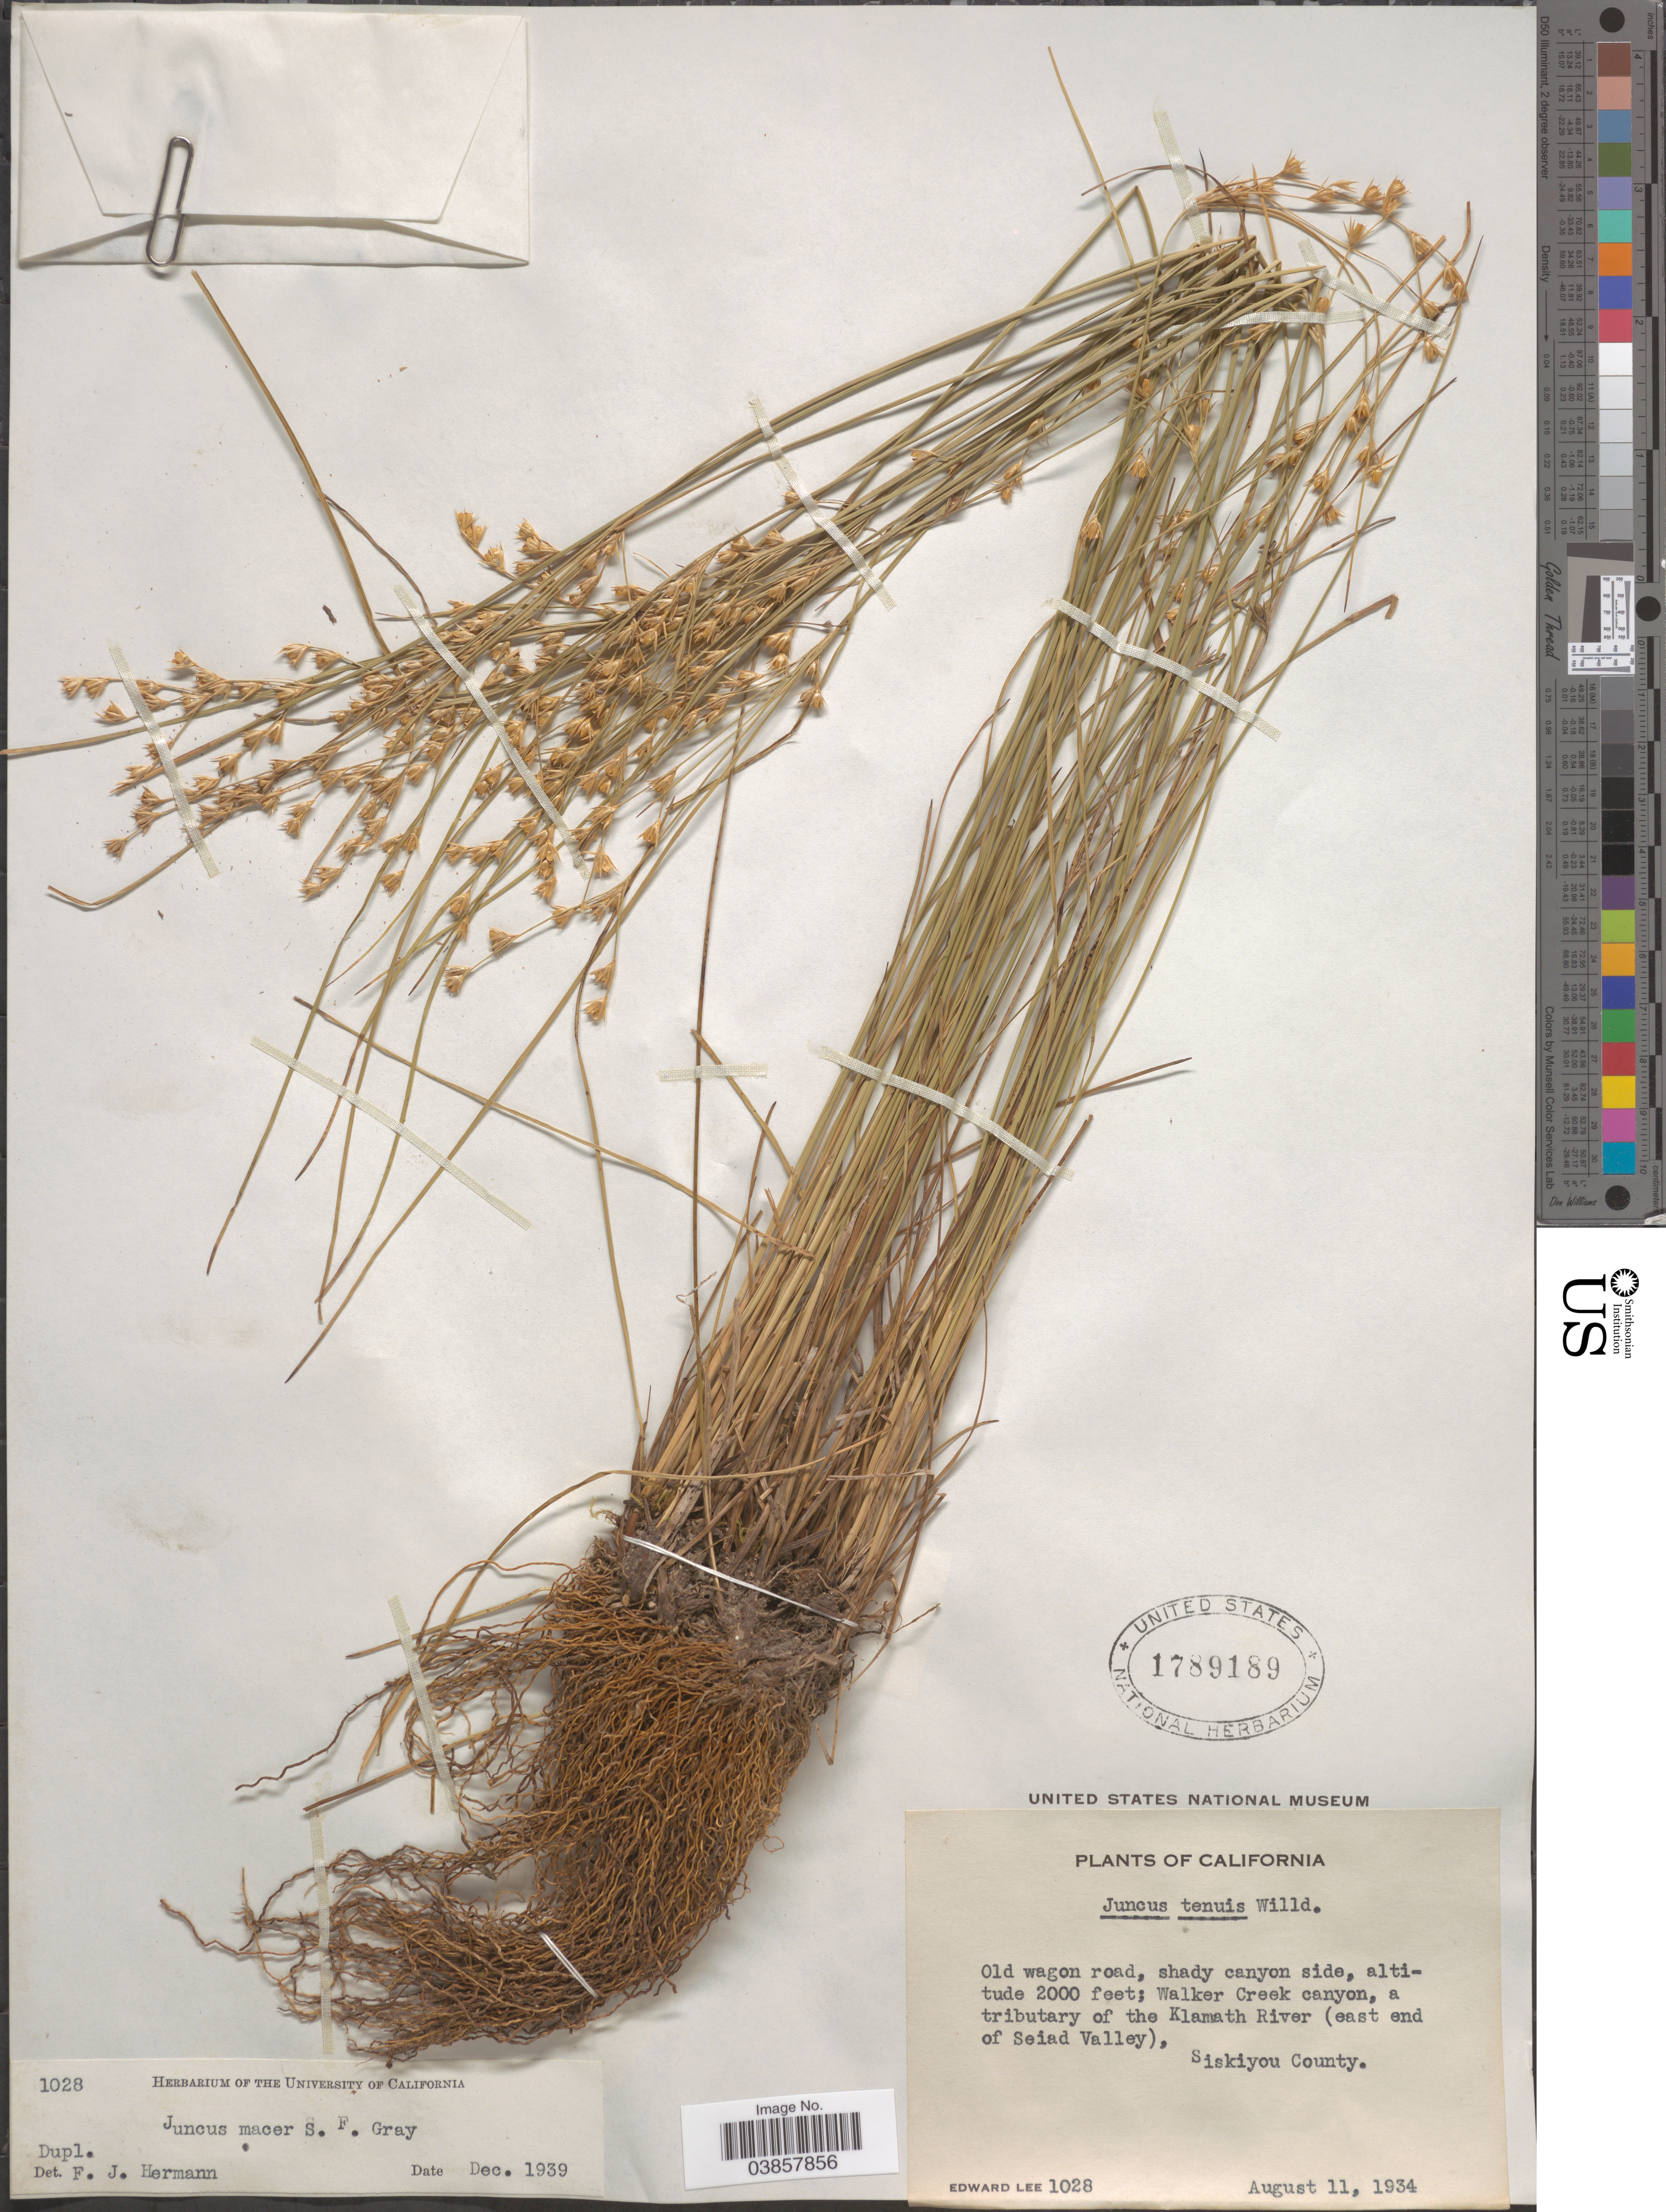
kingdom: Plantae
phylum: Tracheophyta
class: Liliopsida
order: Poales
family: Juncaceae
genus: Juncus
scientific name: Juncus tenuis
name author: Willd.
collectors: E. Lee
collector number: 1028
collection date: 1934-08-11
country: United States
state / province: California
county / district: Siskiyou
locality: Old wagon road, shady canyon side, Walker Creek canyon, a tributary of the Klamath River (east end of Seiad Valley), Siskiyou County.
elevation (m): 610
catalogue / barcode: US 1789189